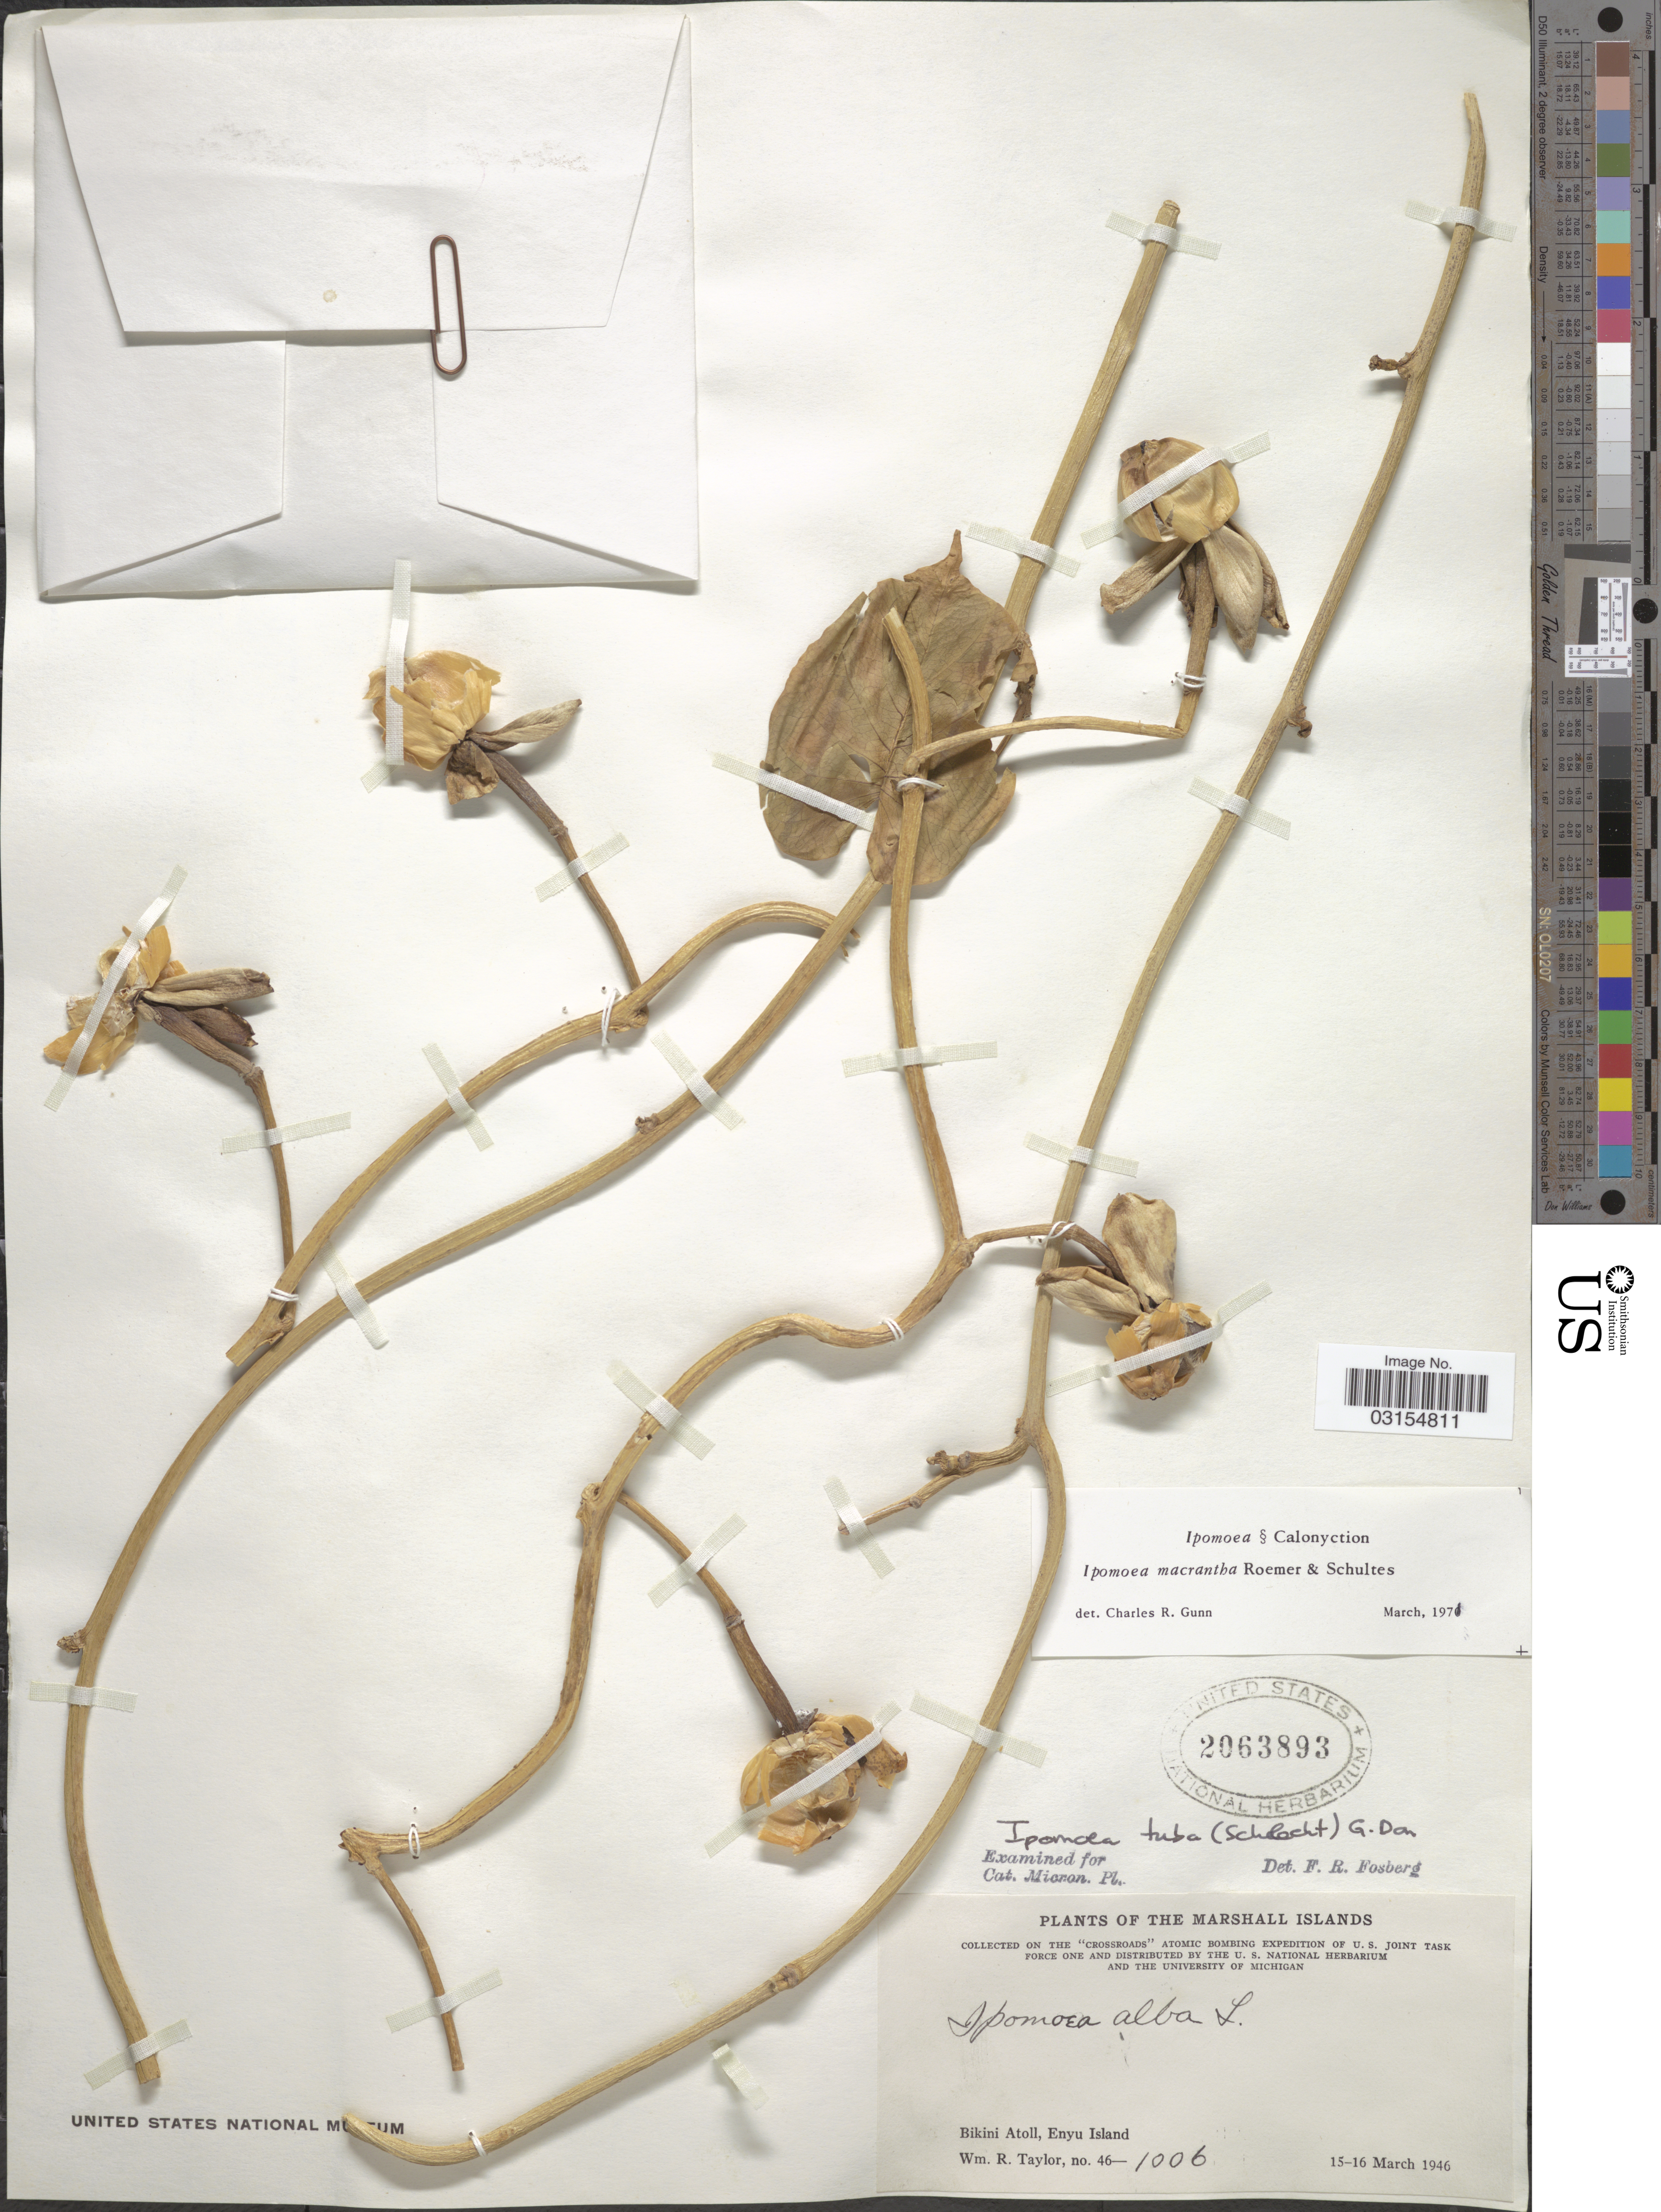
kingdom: Plantae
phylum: Tracheophyta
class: Magnoliopsida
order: Solanales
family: Convolvulaceae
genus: Ipomoea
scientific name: Ipomoea violacea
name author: L.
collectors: W. R. Taylor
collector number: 46-1006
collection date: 1946-03-15/1946-03-16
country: Marshall Islands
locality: Bikini Atoll, Enyu Island.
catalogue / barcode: US 2063893